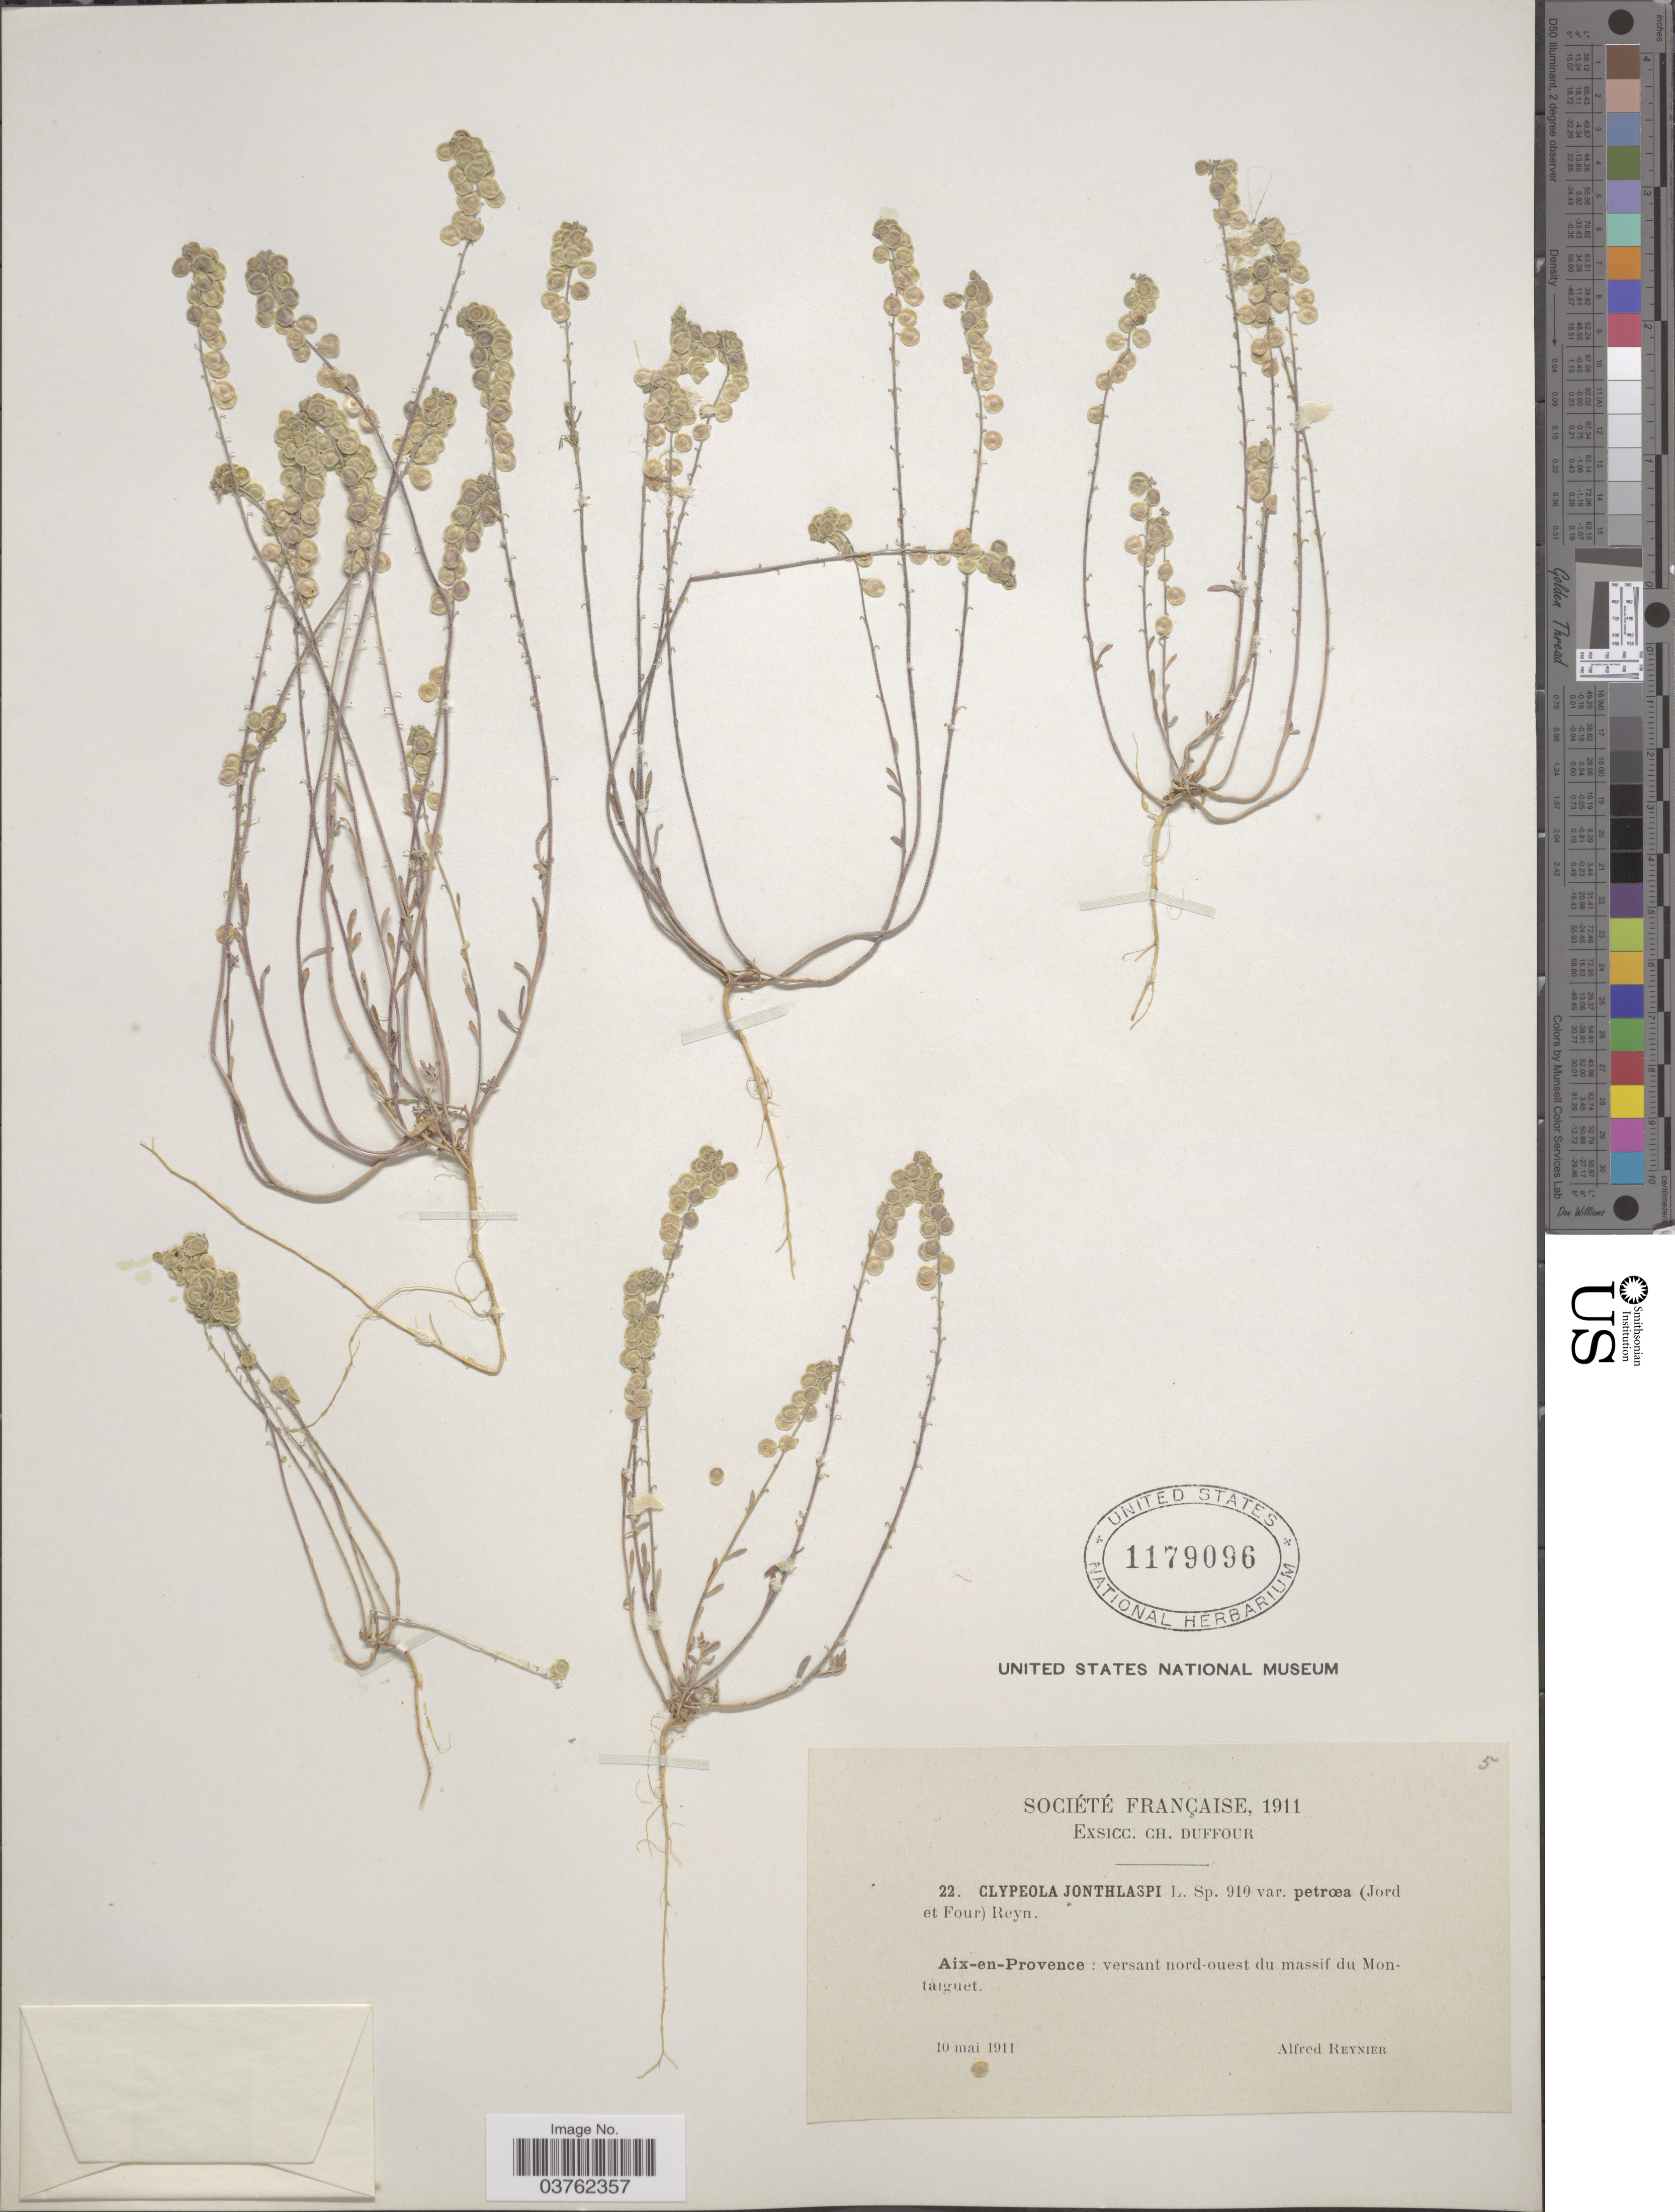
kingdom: Plantae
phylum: Tracheophyta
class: Magnoliopsida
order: Brassicales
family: Brassicaceae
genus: Clypeola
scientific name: Clypeola jonthlaspi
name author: L.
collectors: A. Reynier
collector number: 22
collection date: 1911-05-10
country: France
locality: Aix-en-Provence: versant nord-ouest du massif du Montarguet.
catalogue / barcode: US 1179096